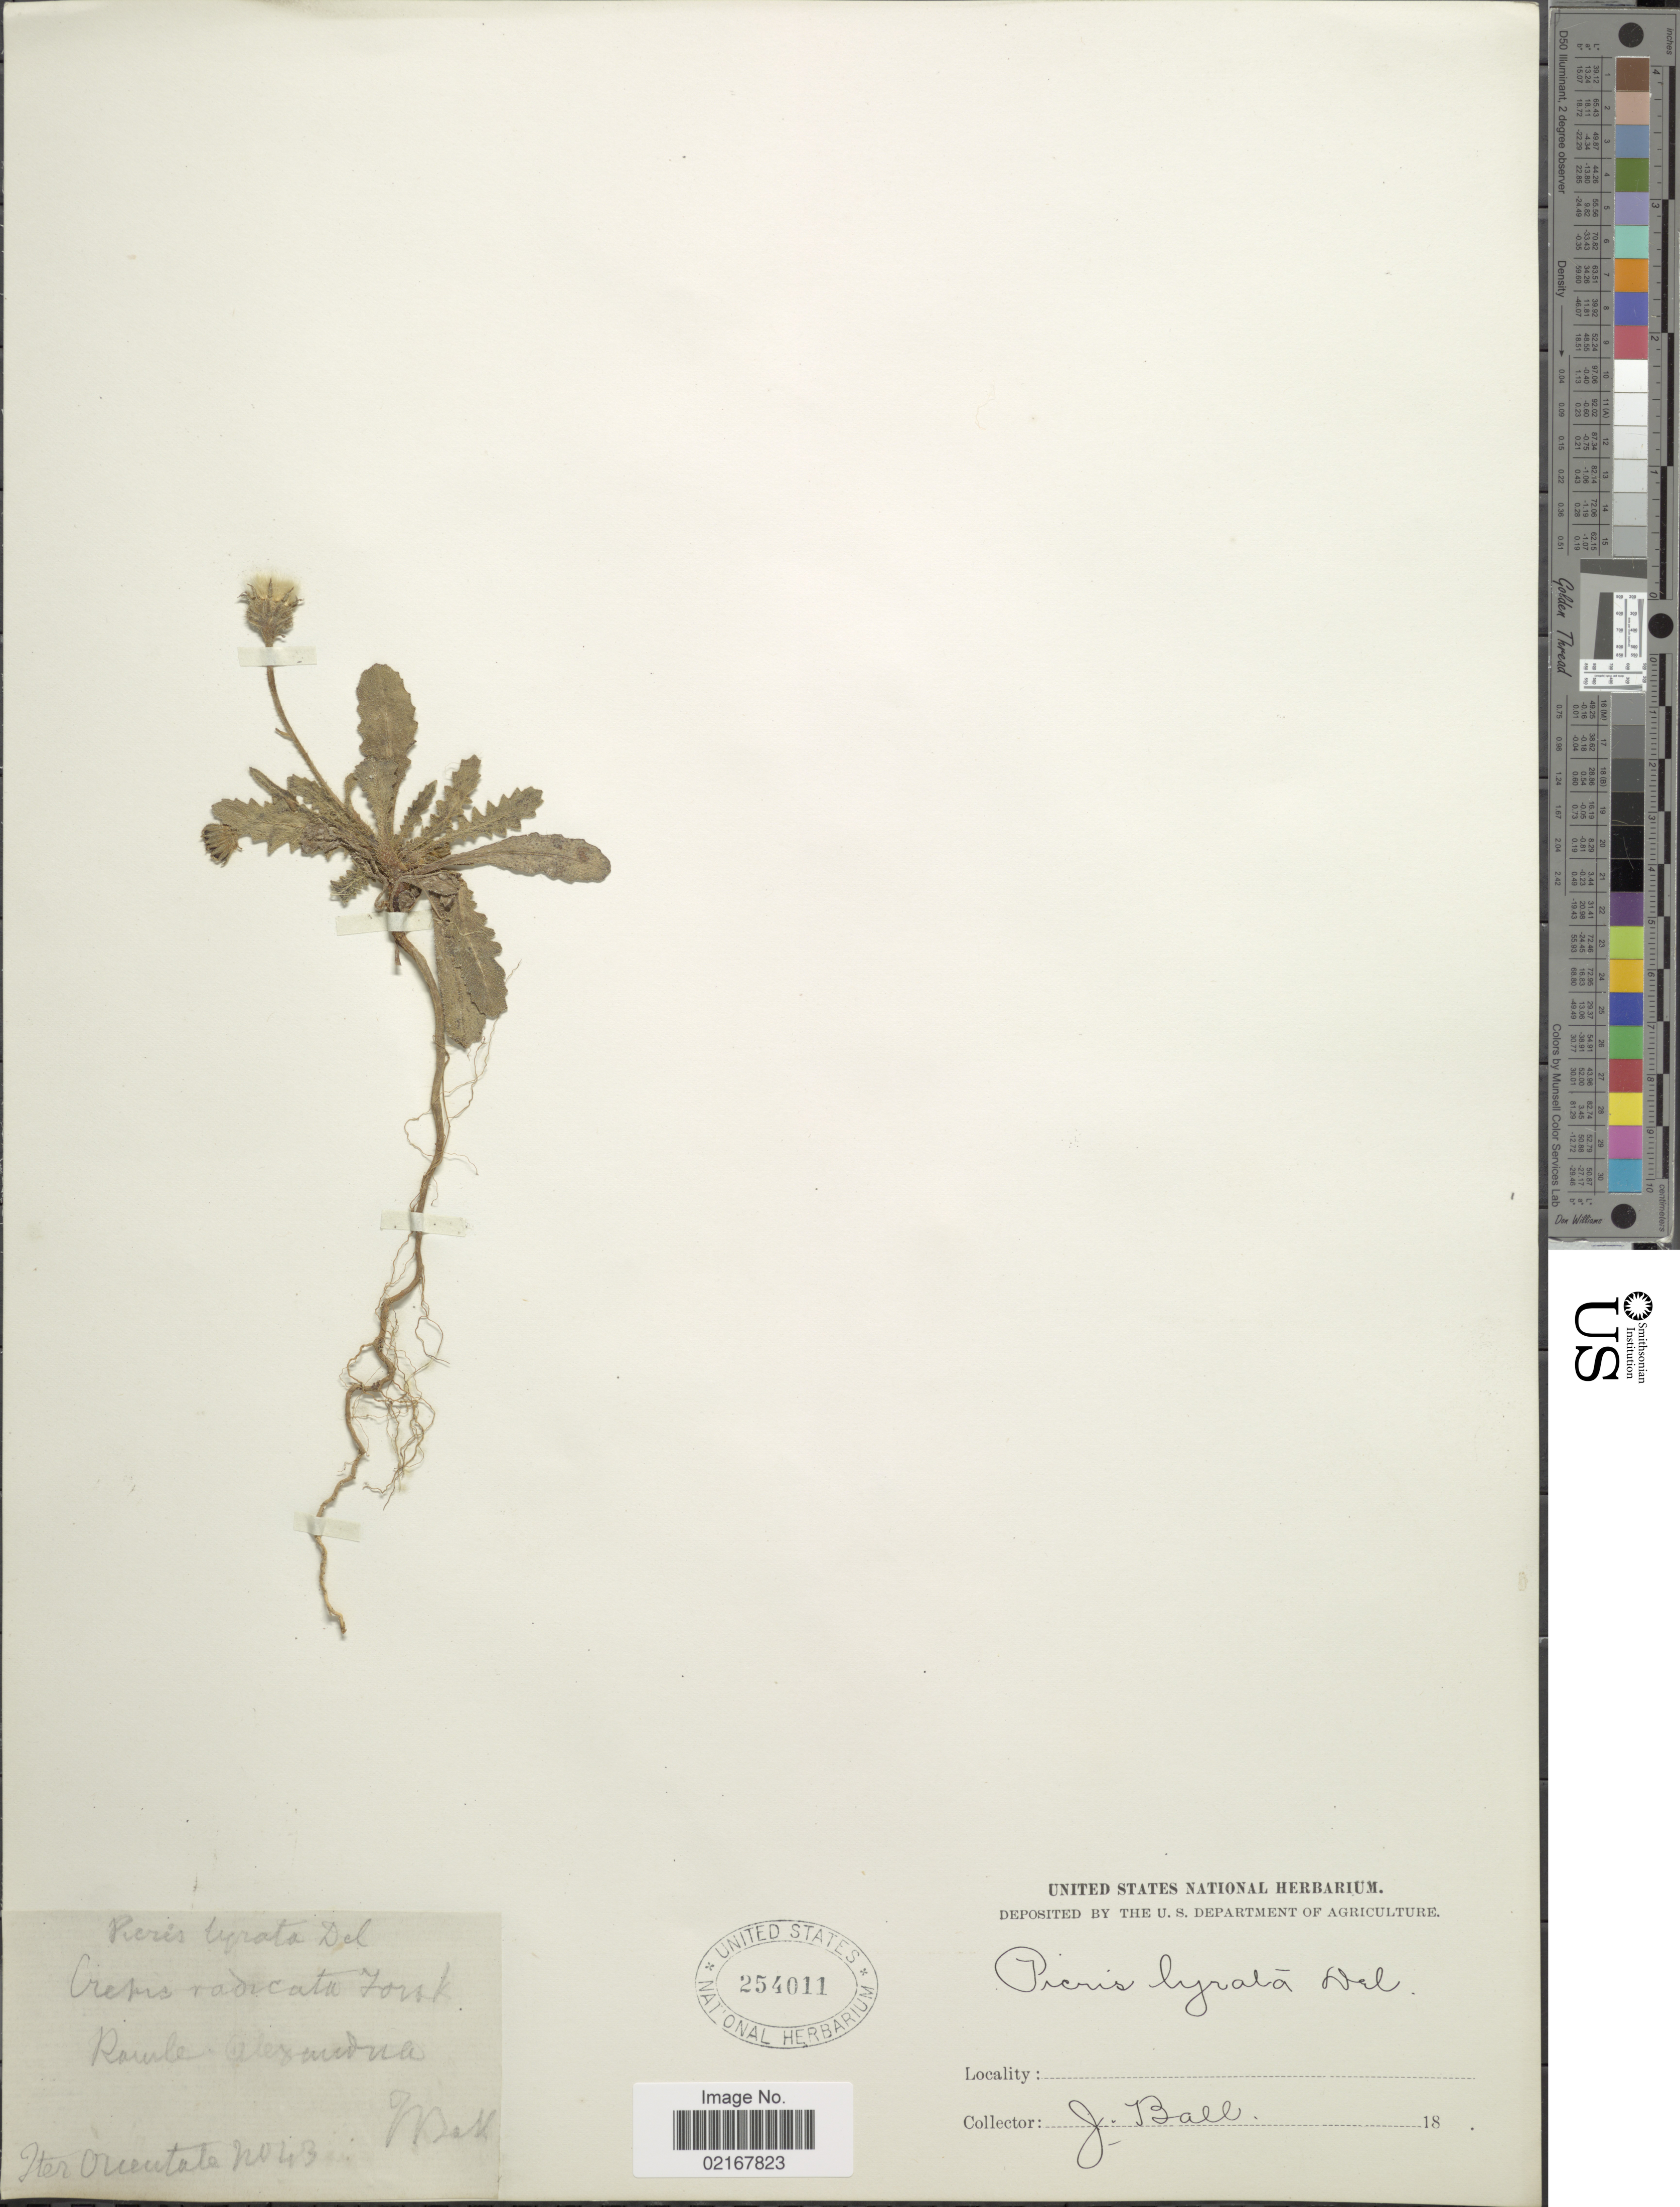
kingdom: Plantae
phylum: Tracheophyta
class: Magnoliopsida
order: Asterales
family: Asteraceae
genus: Picris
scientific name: Picris asplenioides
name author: L.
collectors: J. Ball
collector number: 43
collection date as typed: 18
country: Egypt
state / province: Al Iskandariyah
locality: Orientale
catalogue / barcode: US 254011